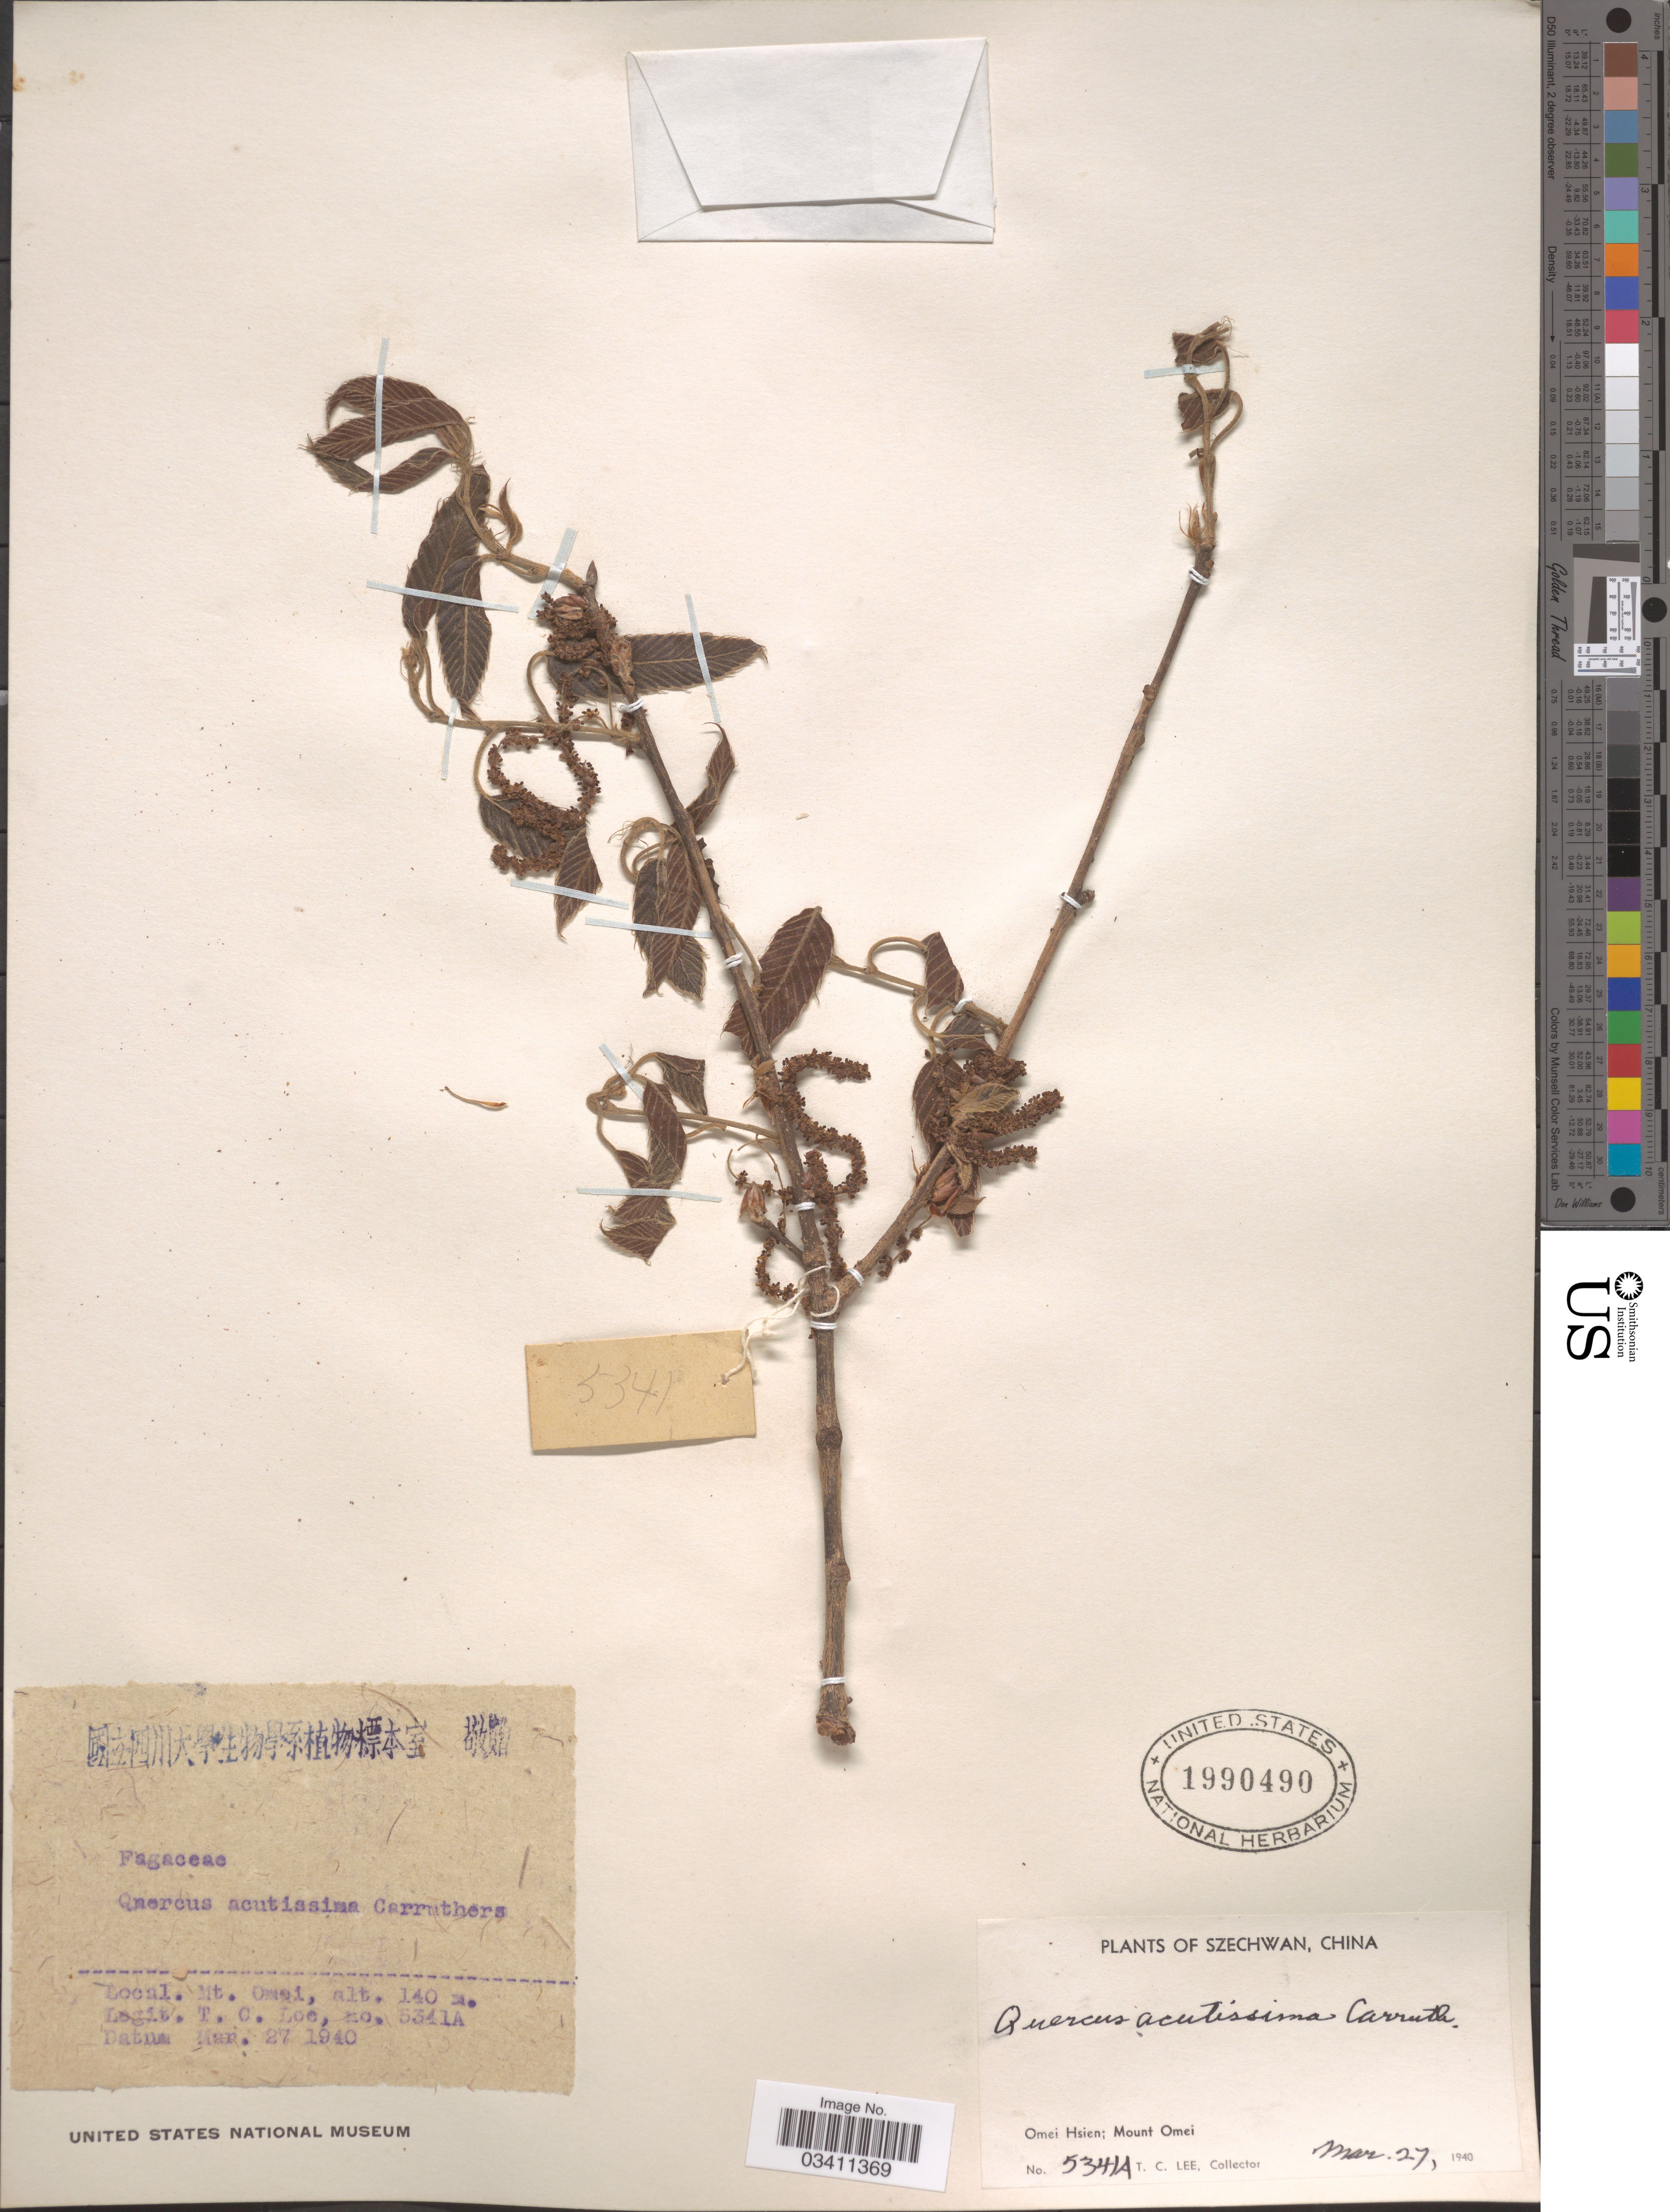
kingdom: Plantae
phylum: Tracheophyta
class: Magnoliopsida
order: Fagales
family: Fagaceae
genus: Quercus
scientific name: Quercus acutissima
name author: Carruth.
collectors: T. Lee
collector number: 5341A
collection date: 1940-03-27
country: China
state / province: Sichuan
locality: Szechwan. Omei Hsien; Mount Omei.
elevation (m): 140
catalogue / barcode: US 1990490